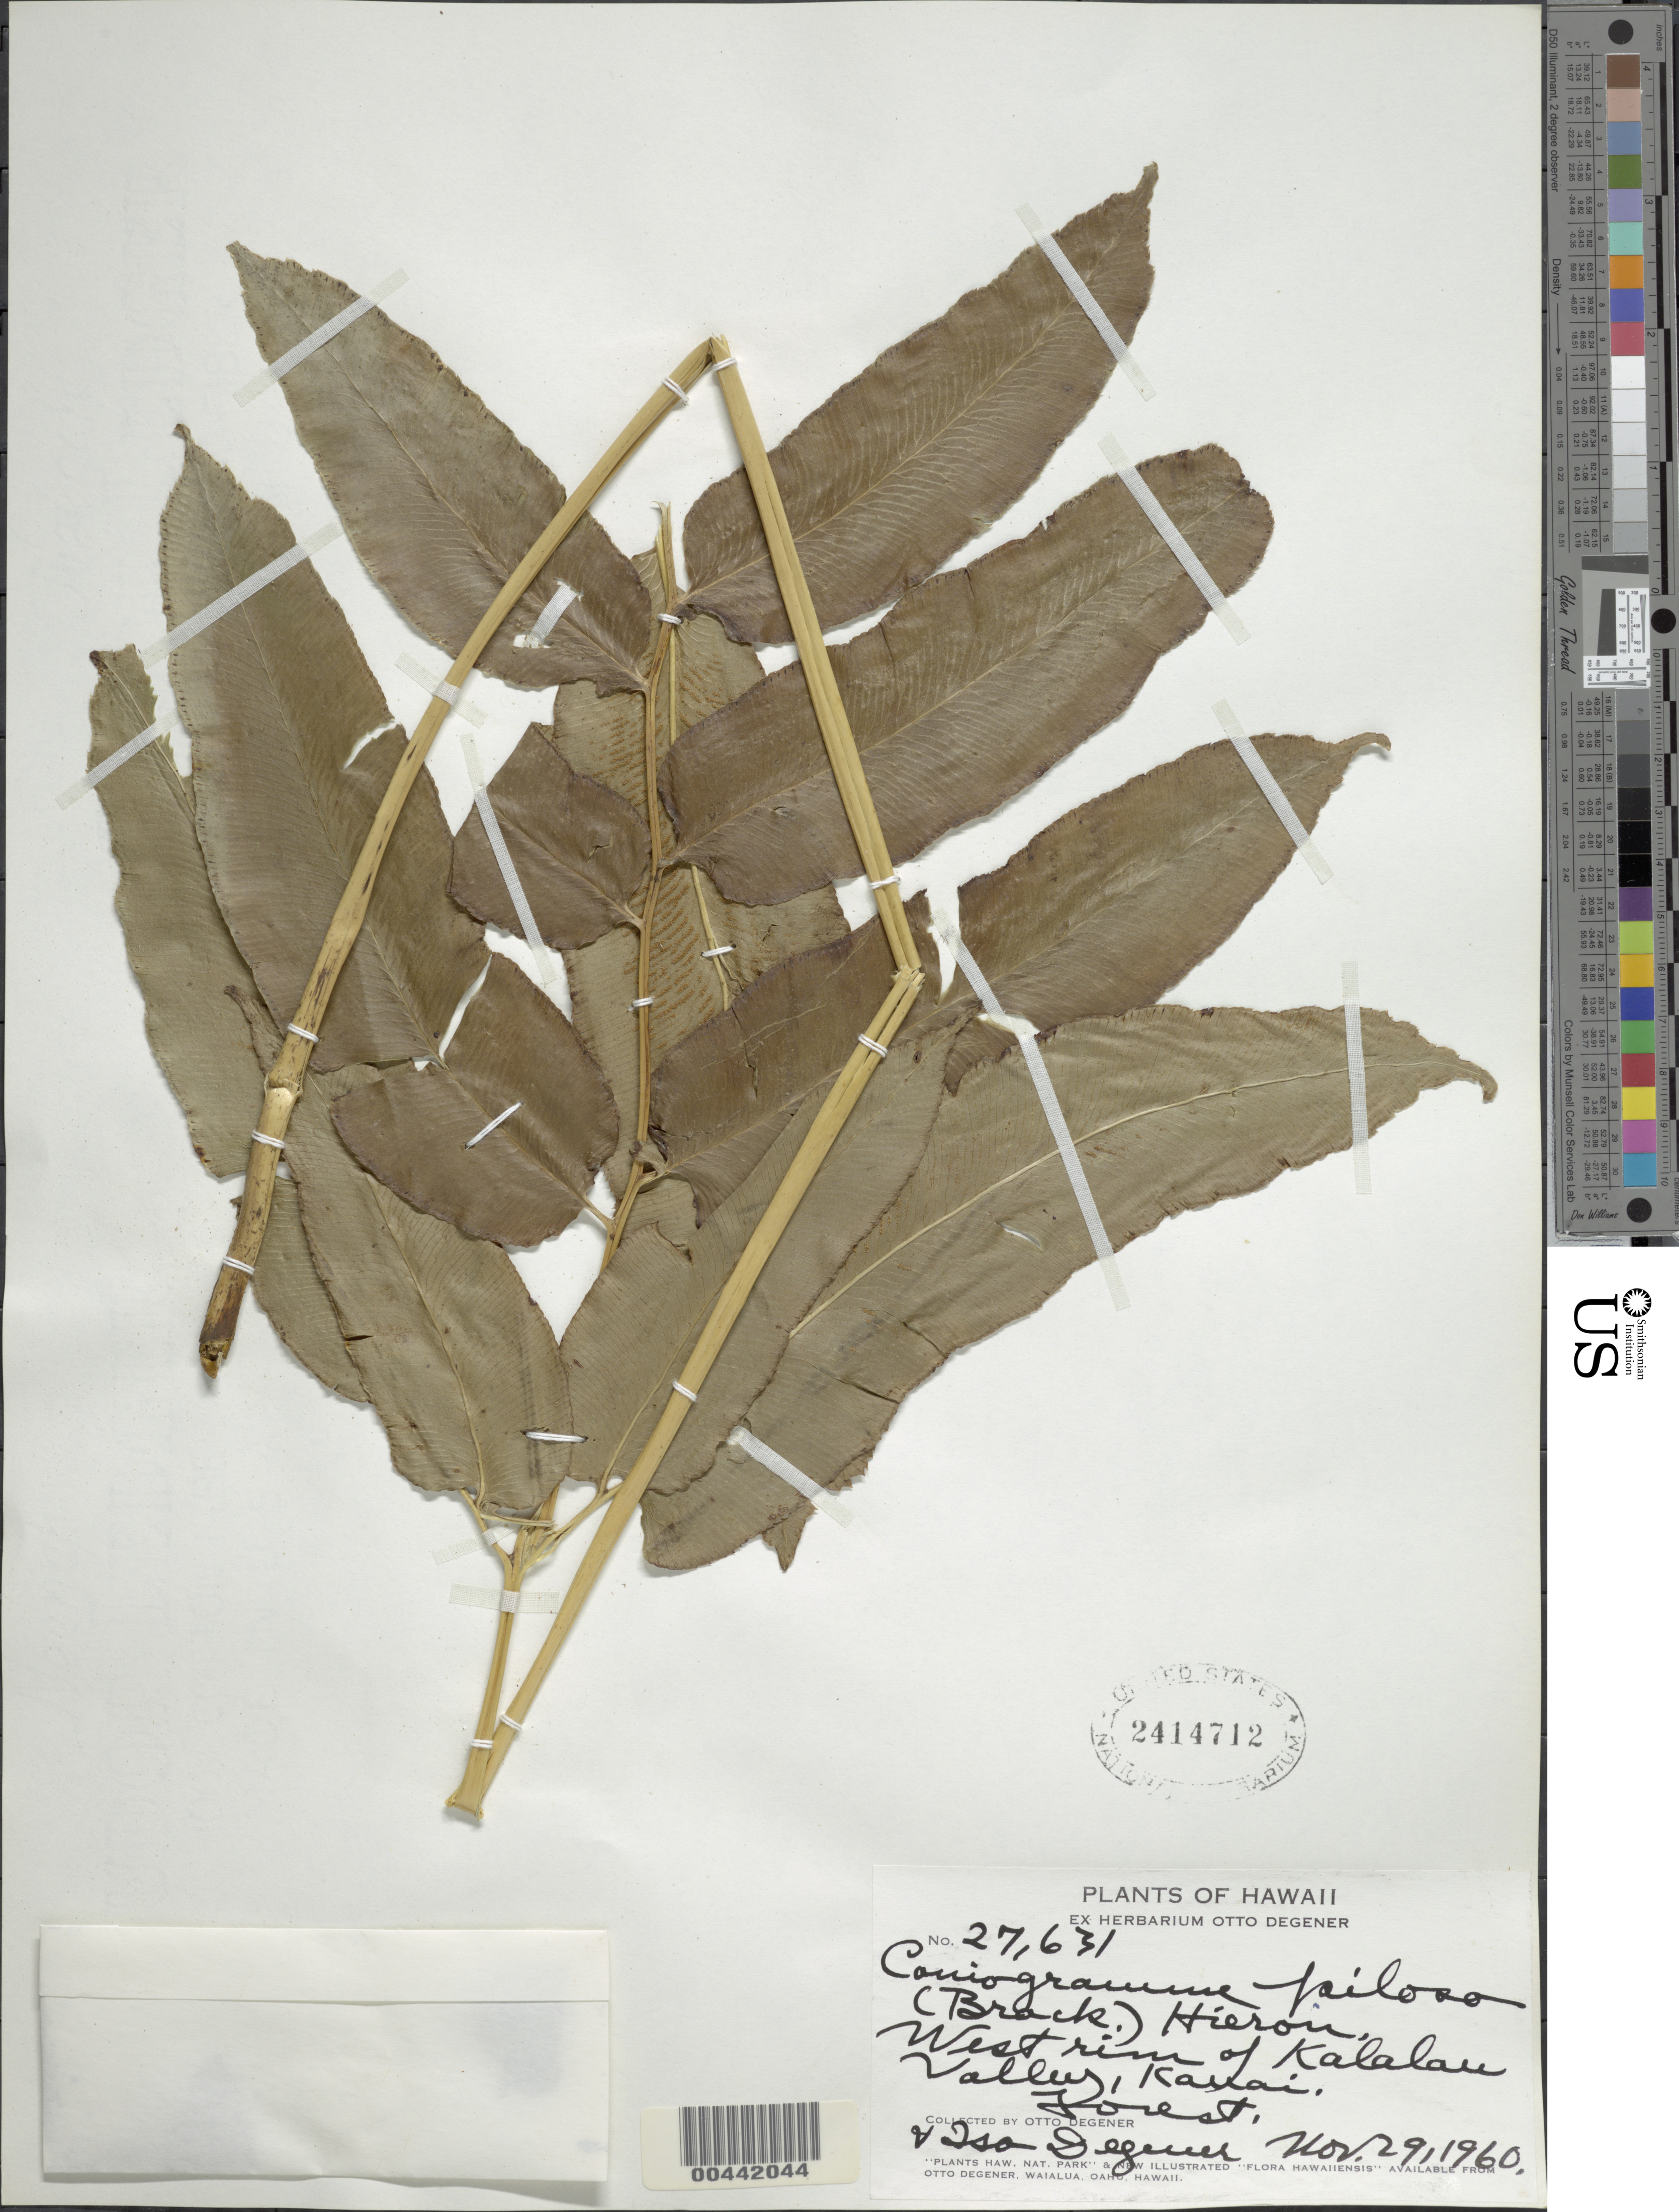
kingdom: Plantae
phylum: Tracheophyta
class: Polypodiopsida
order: Polypodiales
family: Pteridaceae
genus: Coniogramme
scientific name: Coniogramme pilosa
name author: (Brack.) Hieron.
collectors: O. Degener & I. Degener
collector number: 27631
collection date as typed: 29 Nov 1960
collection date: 1960-11-29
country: United States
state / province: Hawaii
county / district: Kauai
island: Kaua'i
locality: W rim of Kalalau Valley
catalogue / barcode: US 2414712